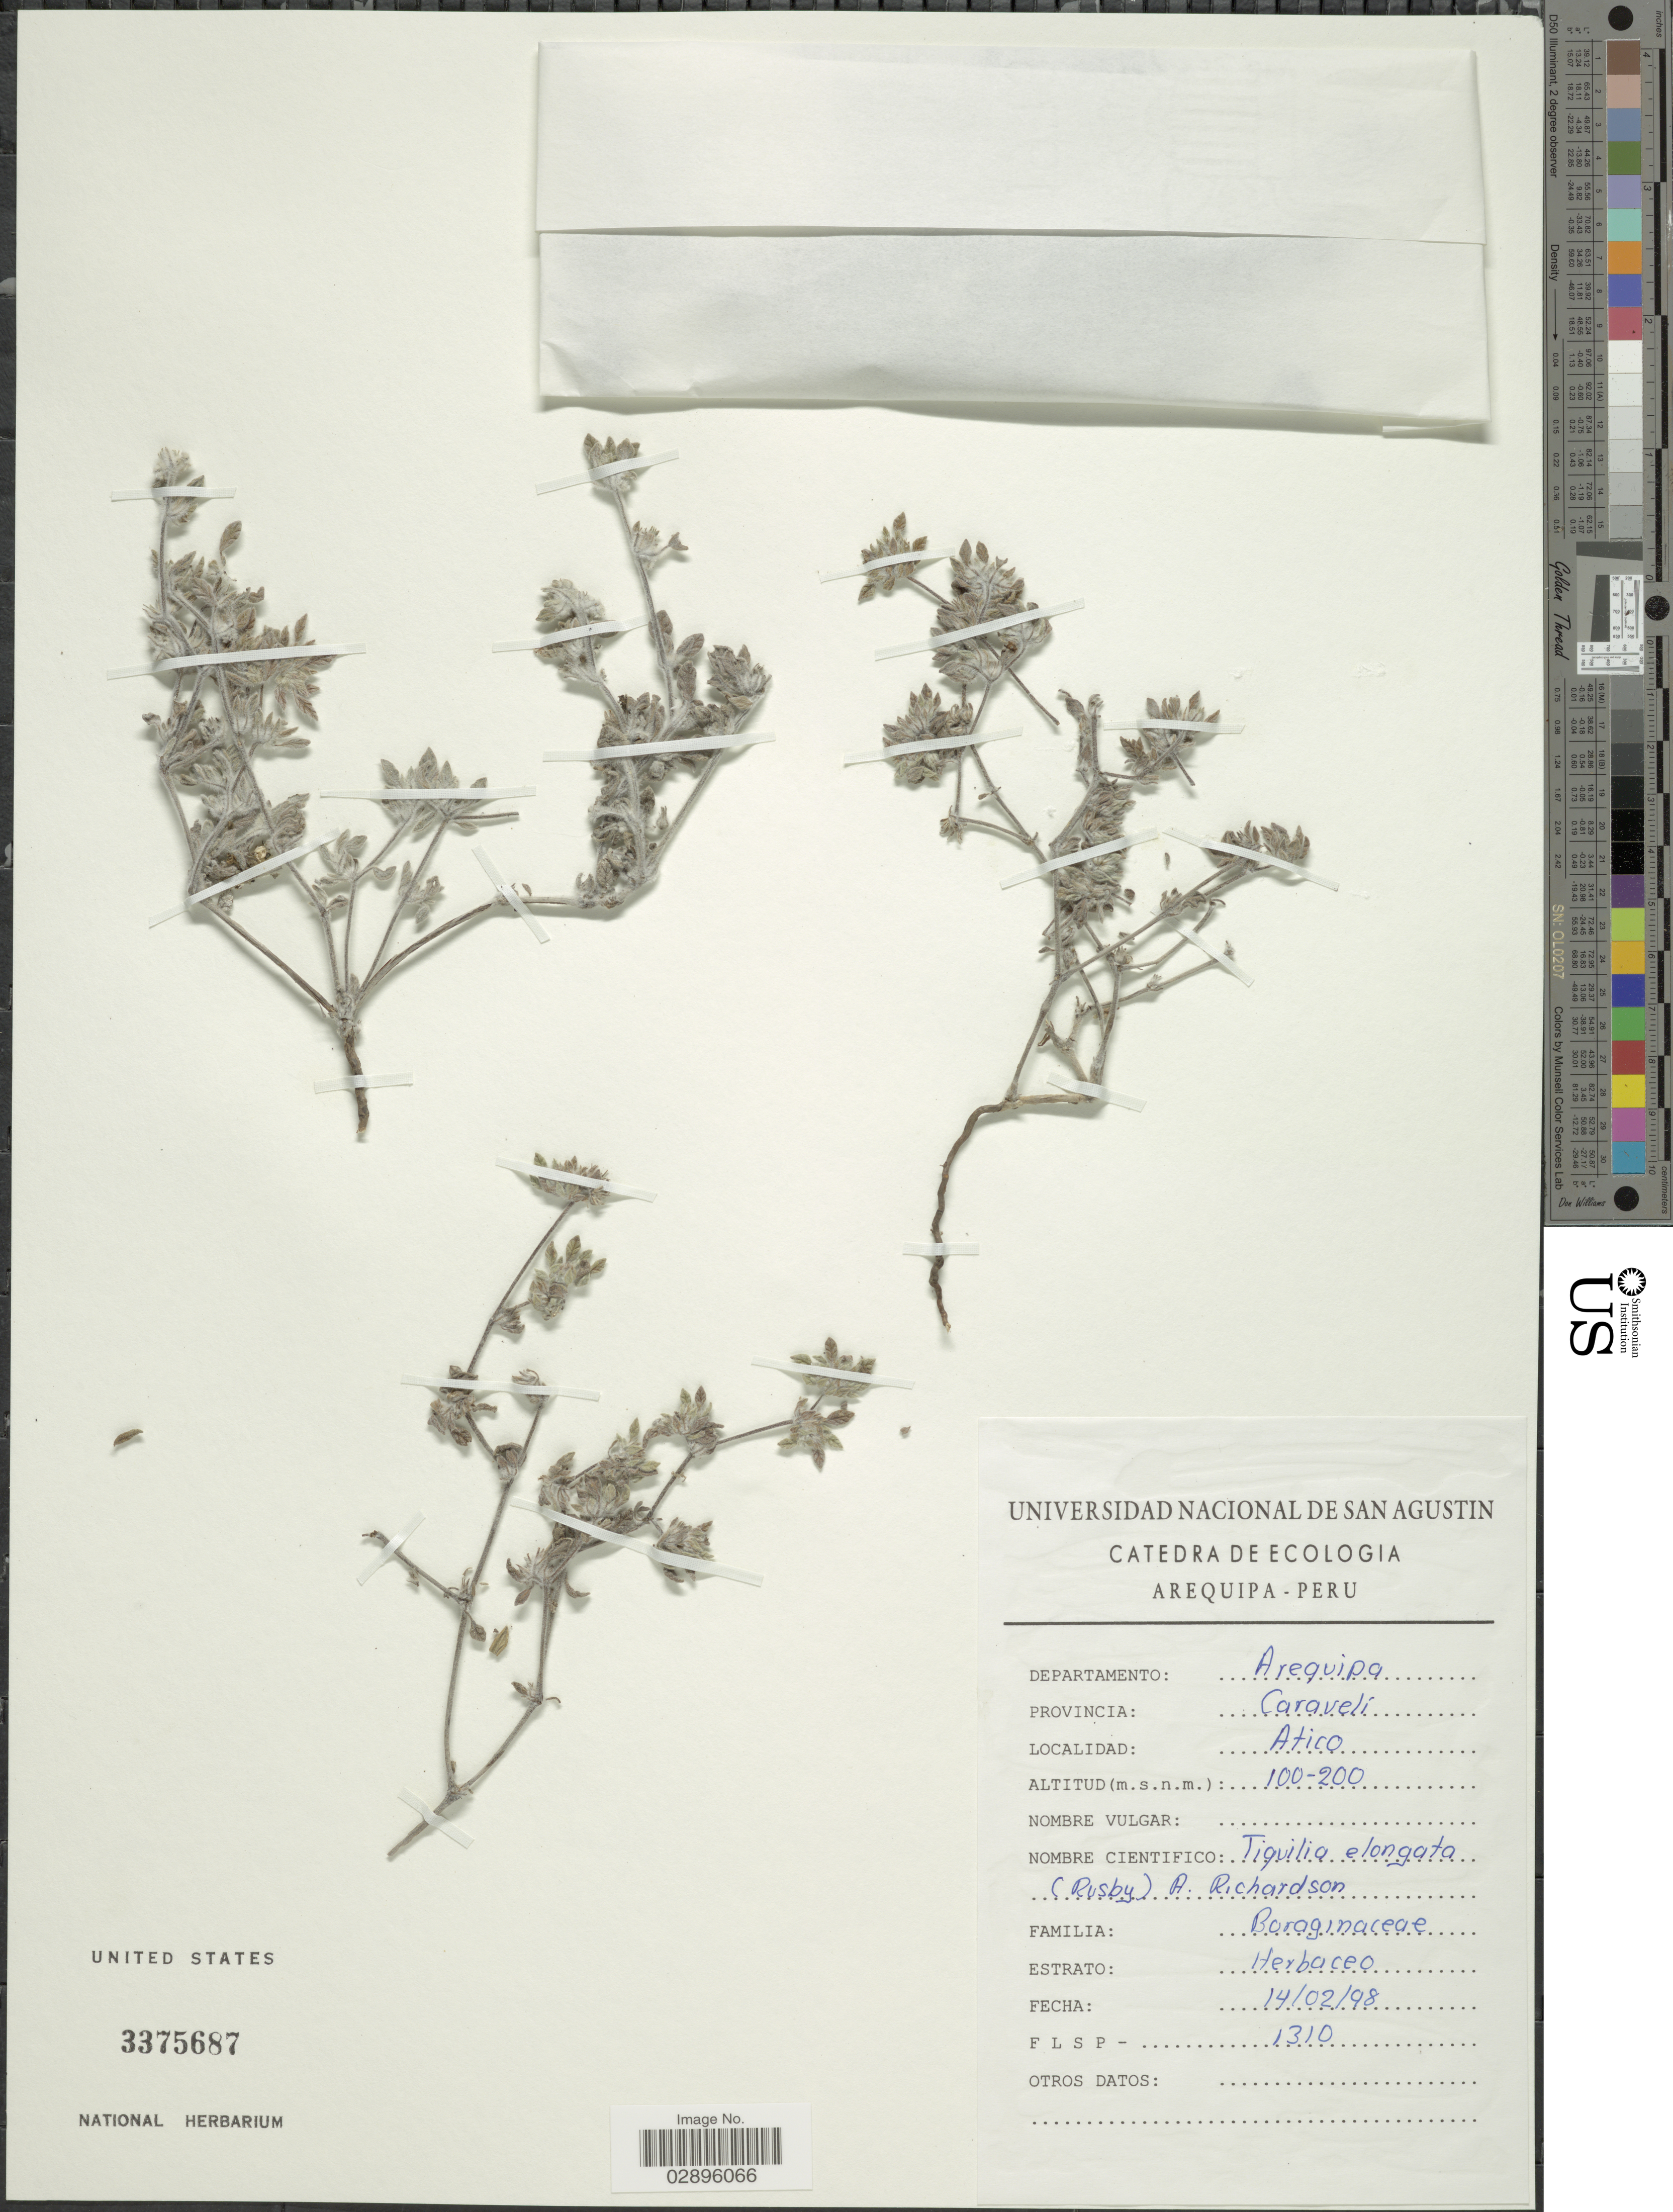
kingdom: Plantae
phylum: Tracheophyta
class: Magnoliopsida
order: Boraginales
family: Ehretiaceae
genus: Tiquilia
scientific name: Tiquilia elongata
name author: (Rusby) A.T. Richardson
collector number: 1310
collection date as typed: Transcribed d/m/y: 14/2/98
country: Peru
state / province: Arequipa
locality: Departamento: Arequipa. Provincia: Caravelí. Atico.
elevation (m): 100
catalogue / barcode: US 3375687